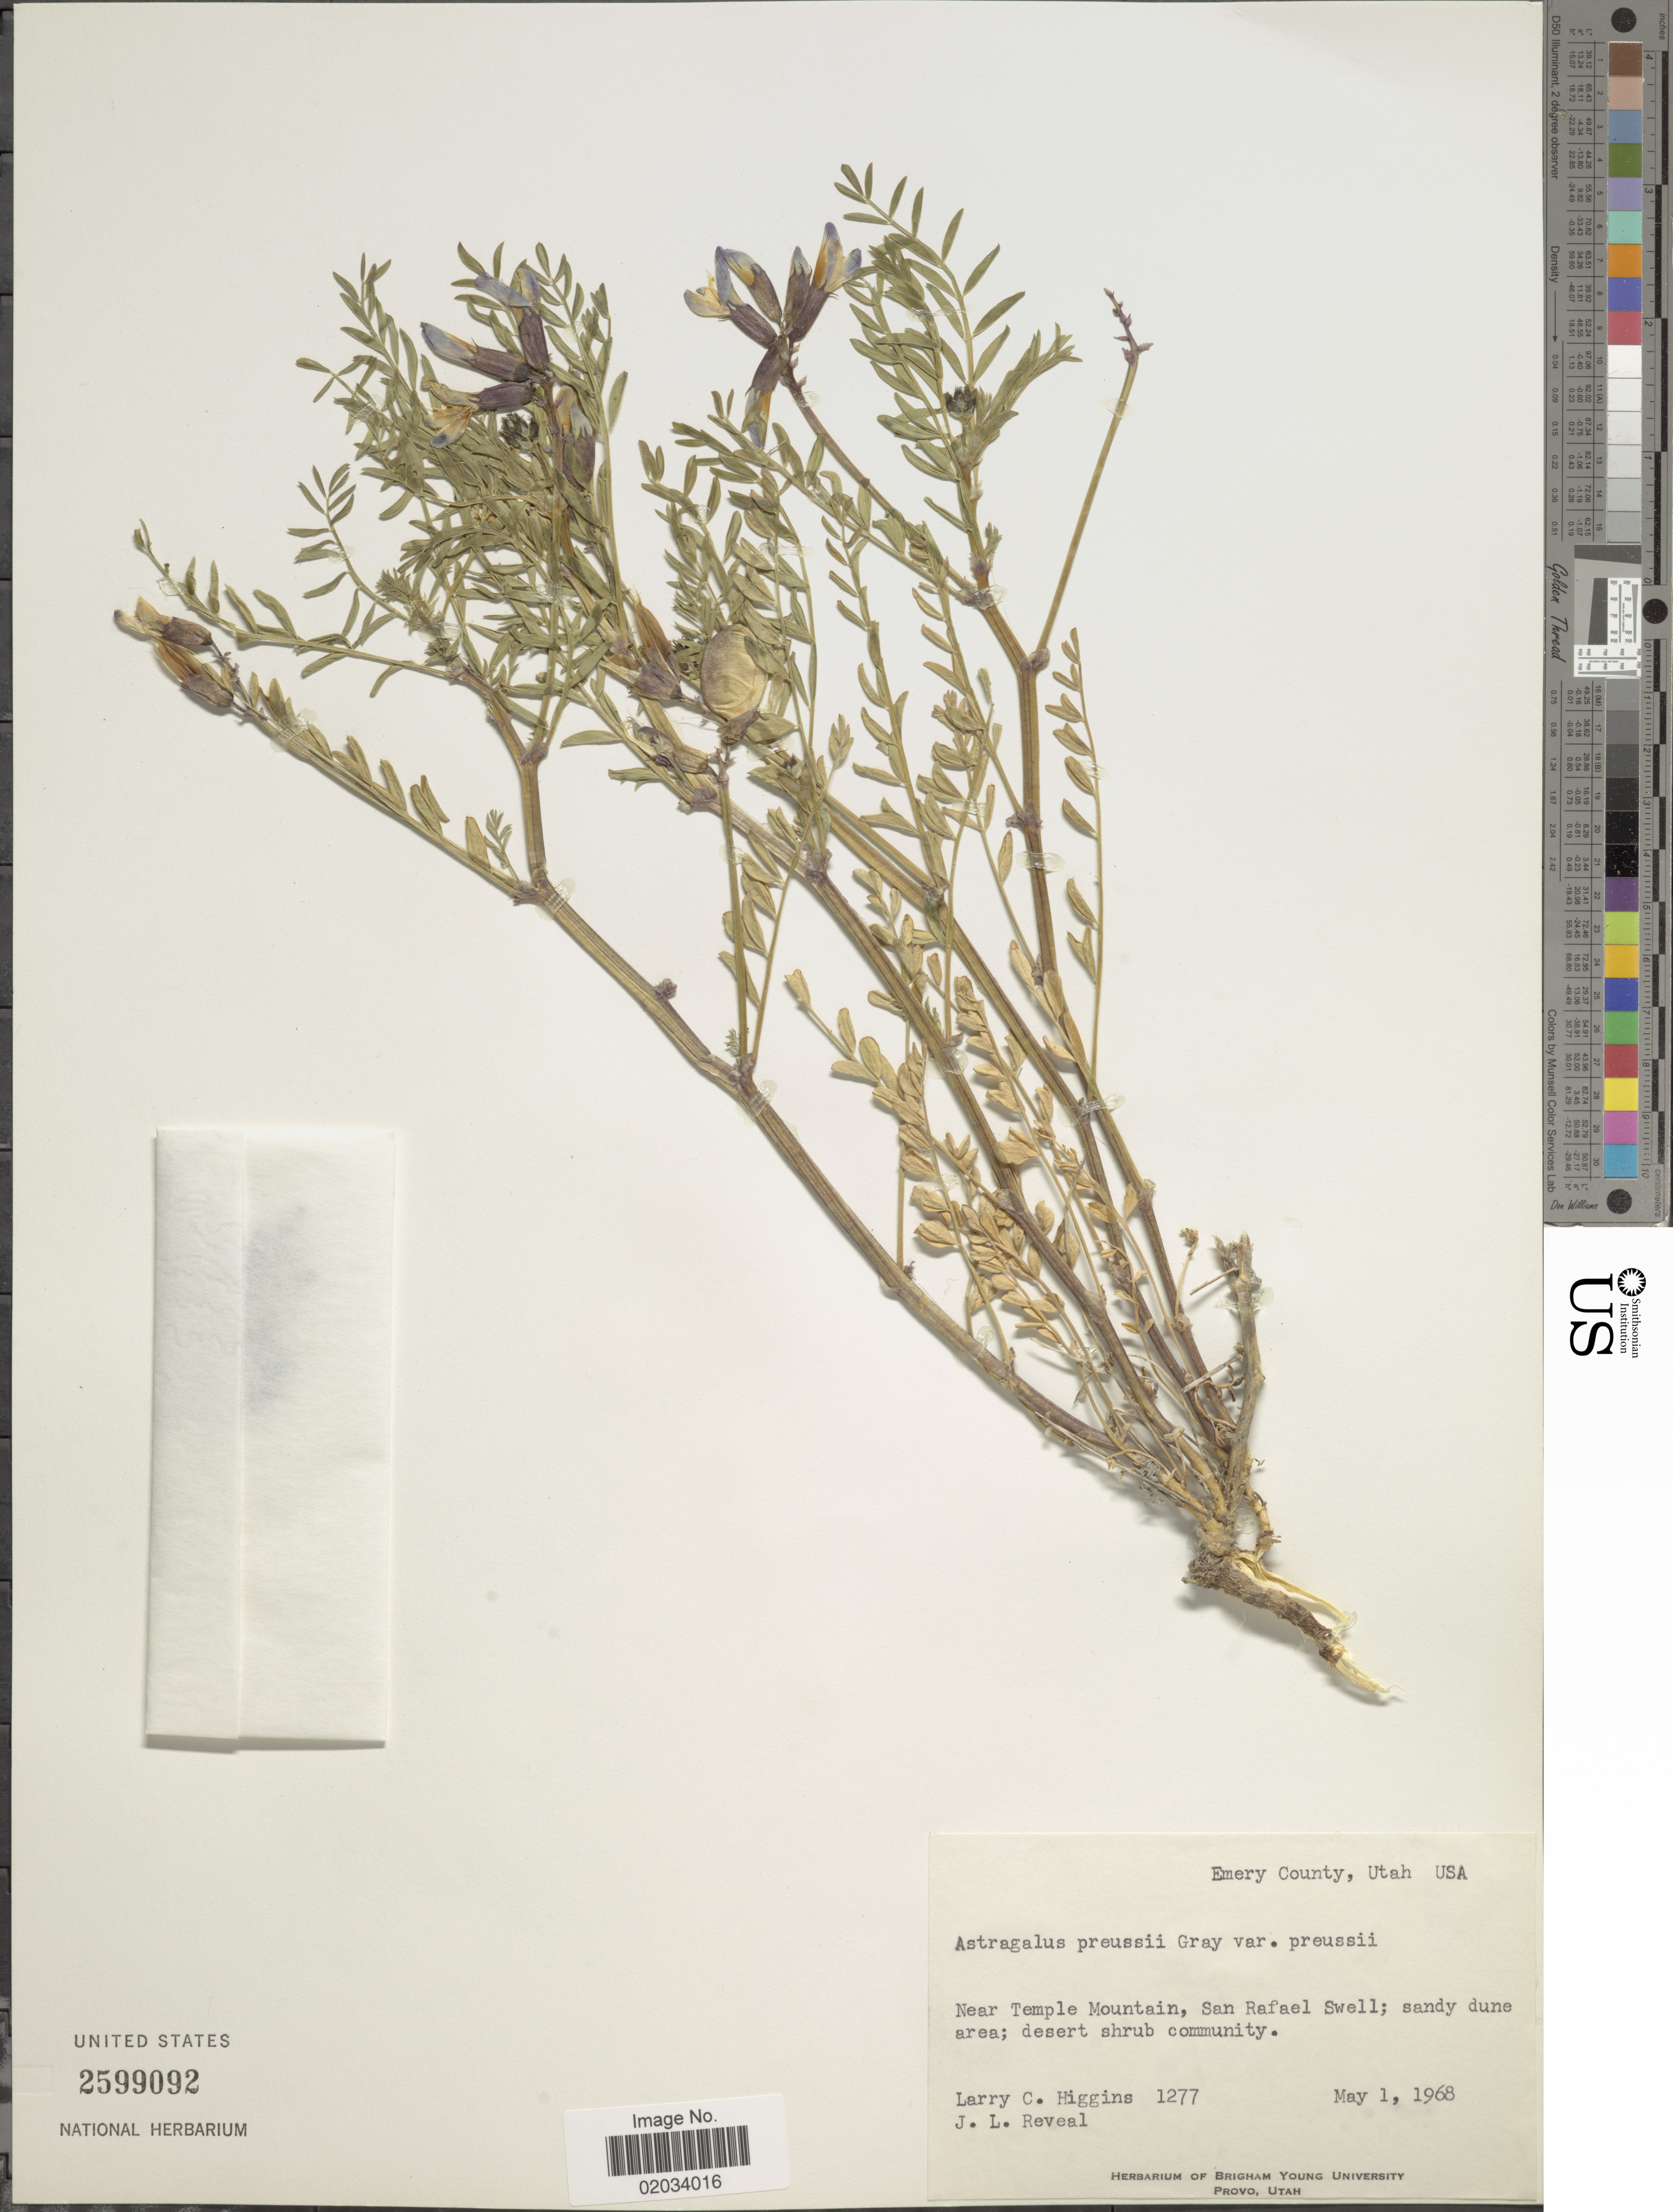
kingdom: Plantae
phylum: Tracheophyta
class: Magnoliopsida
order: Fabales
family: Fabaceae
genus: Astragalus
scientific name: Astragalus preussii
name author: A. Gray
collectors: L. Higgins & J. L. Reveal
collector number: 1277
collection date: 1968-05-01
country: United States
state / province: Utah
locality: Emery County. Near Temple Mountain, San Rafael Swell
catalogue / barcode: US 2599092